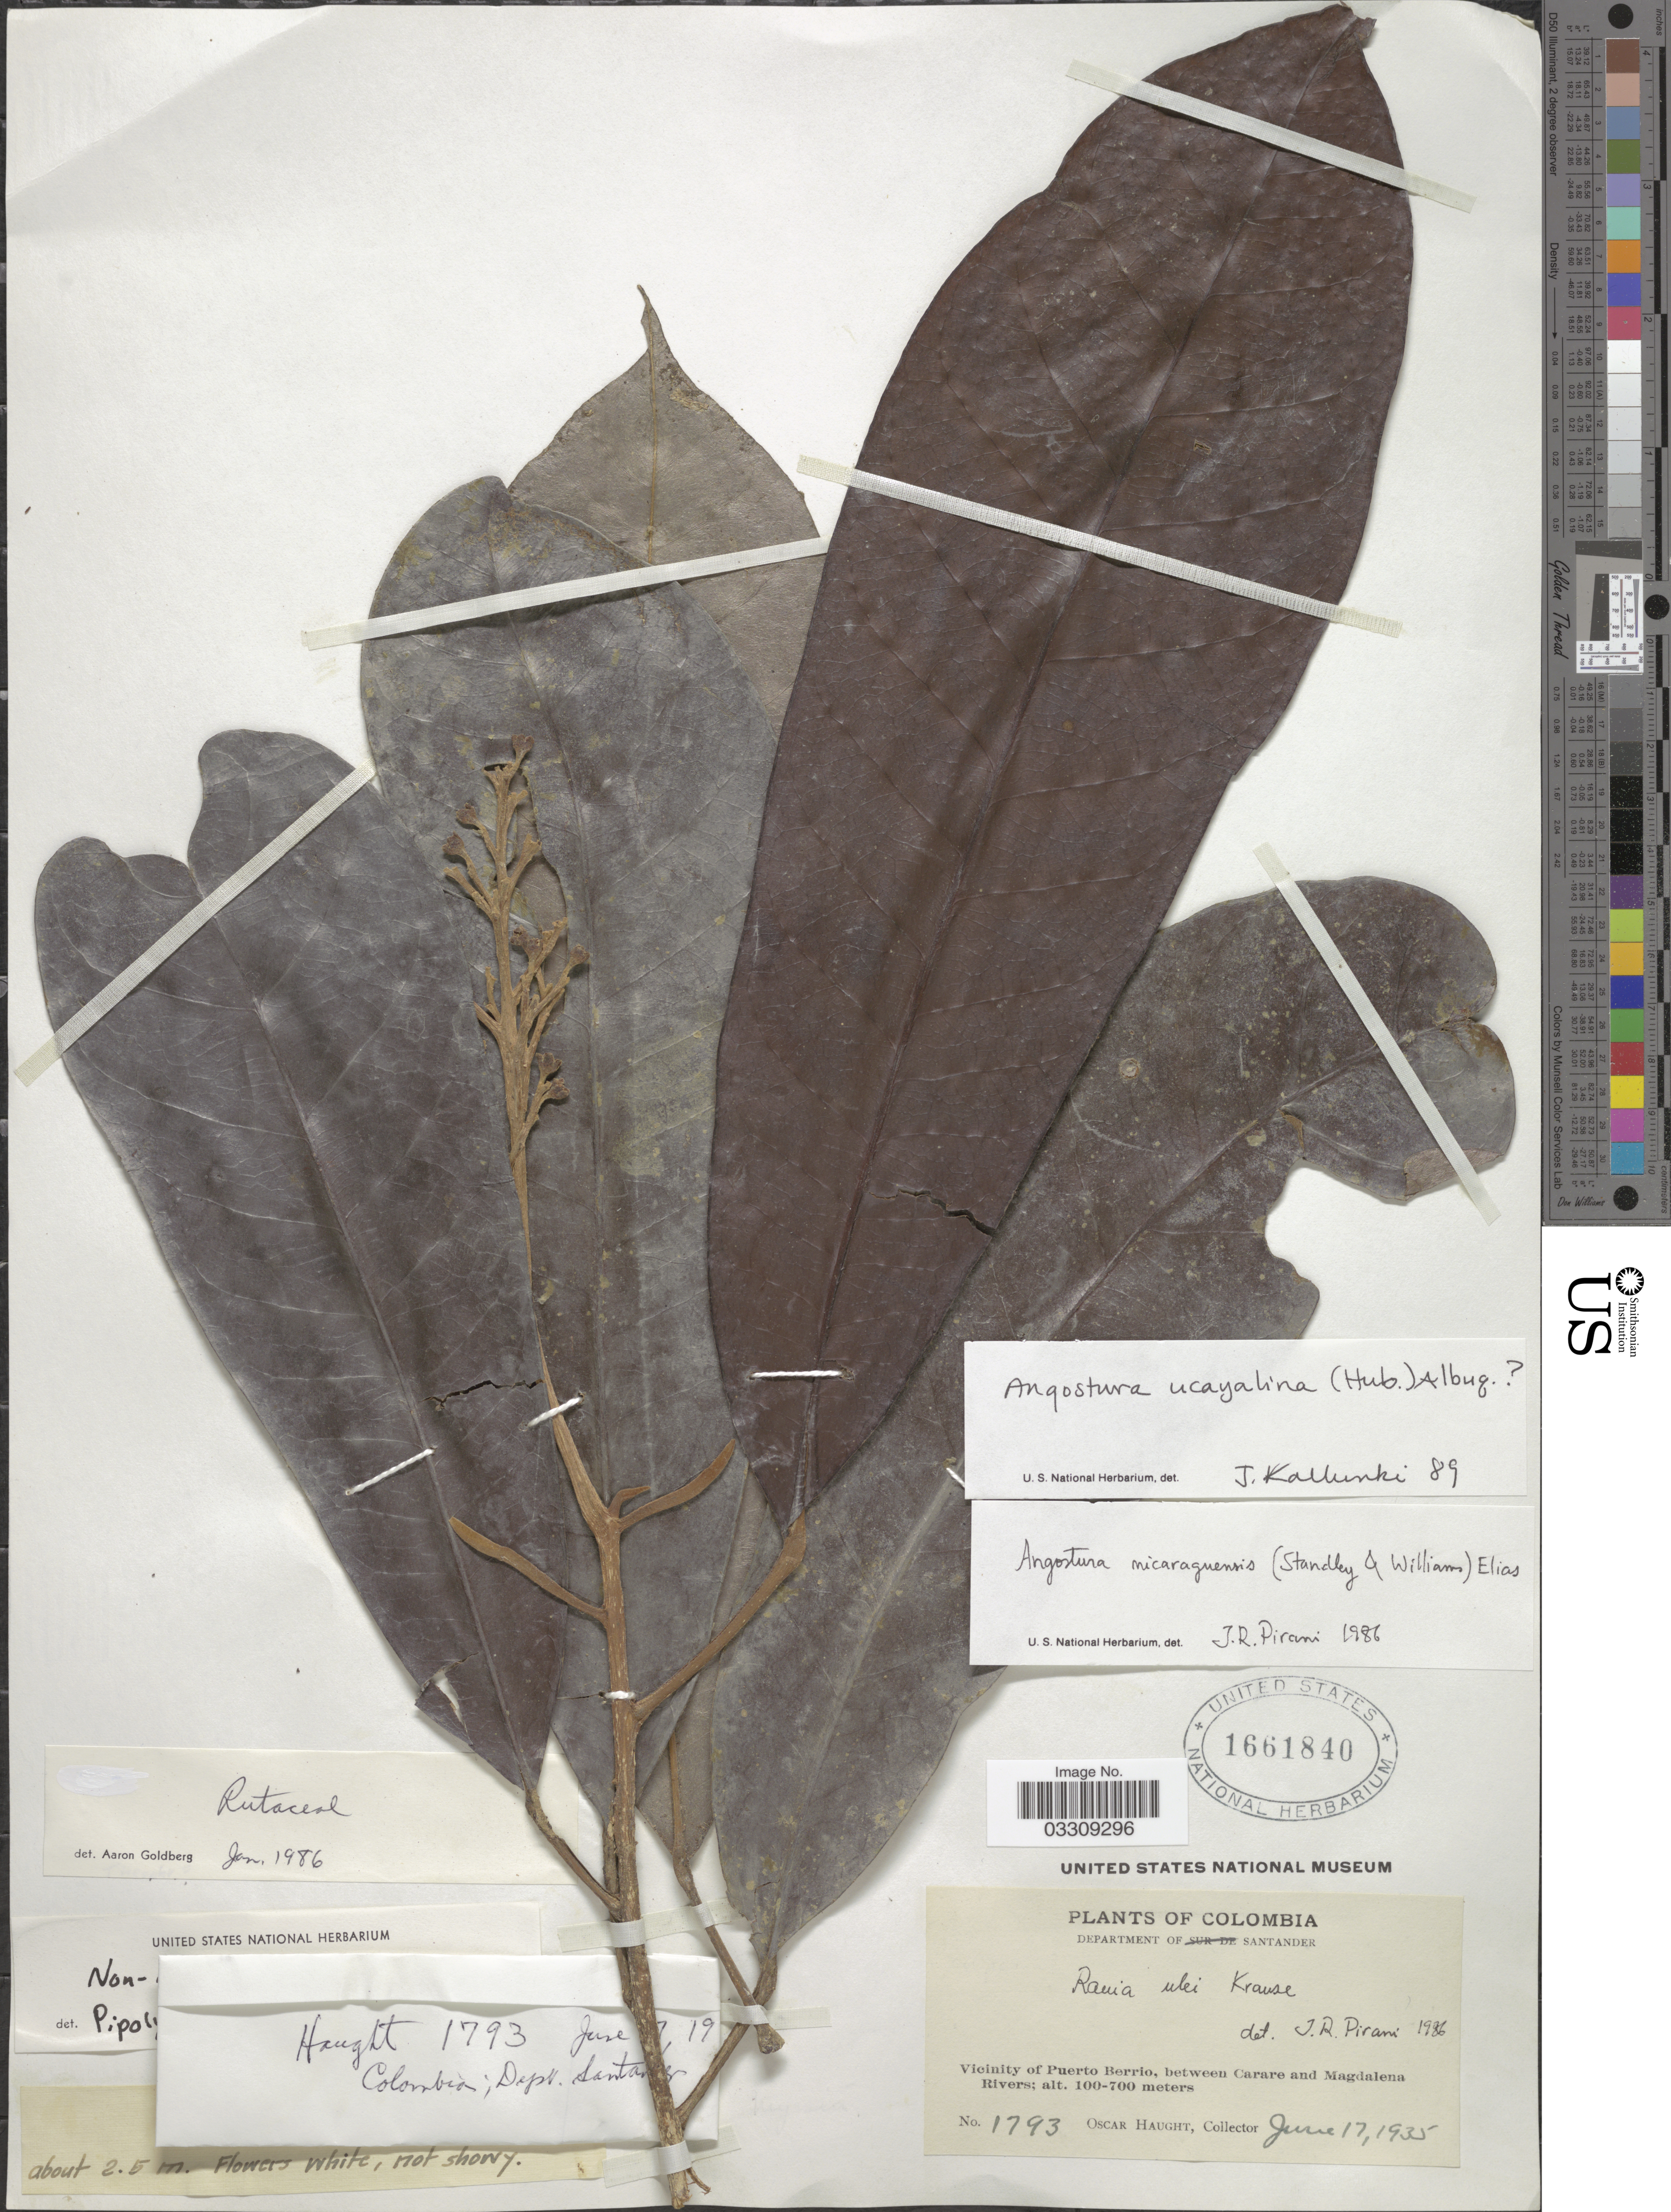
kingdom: Plantae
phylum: Tracheophyta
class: Magnoliopsida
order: Sapindales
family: Rutaceae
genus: Conchocarpus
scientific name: Conchocarpus ucayalinus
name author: (Huber) Kallunki & Pirani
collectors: O. Haught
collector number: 1793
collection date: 1935-06-17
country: Colombia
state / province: Santander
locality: Department of Santander. Vicinity of Puerto Berrio, between Carare and Magdalena Rivers.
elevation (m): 100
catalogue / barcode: US 1661840